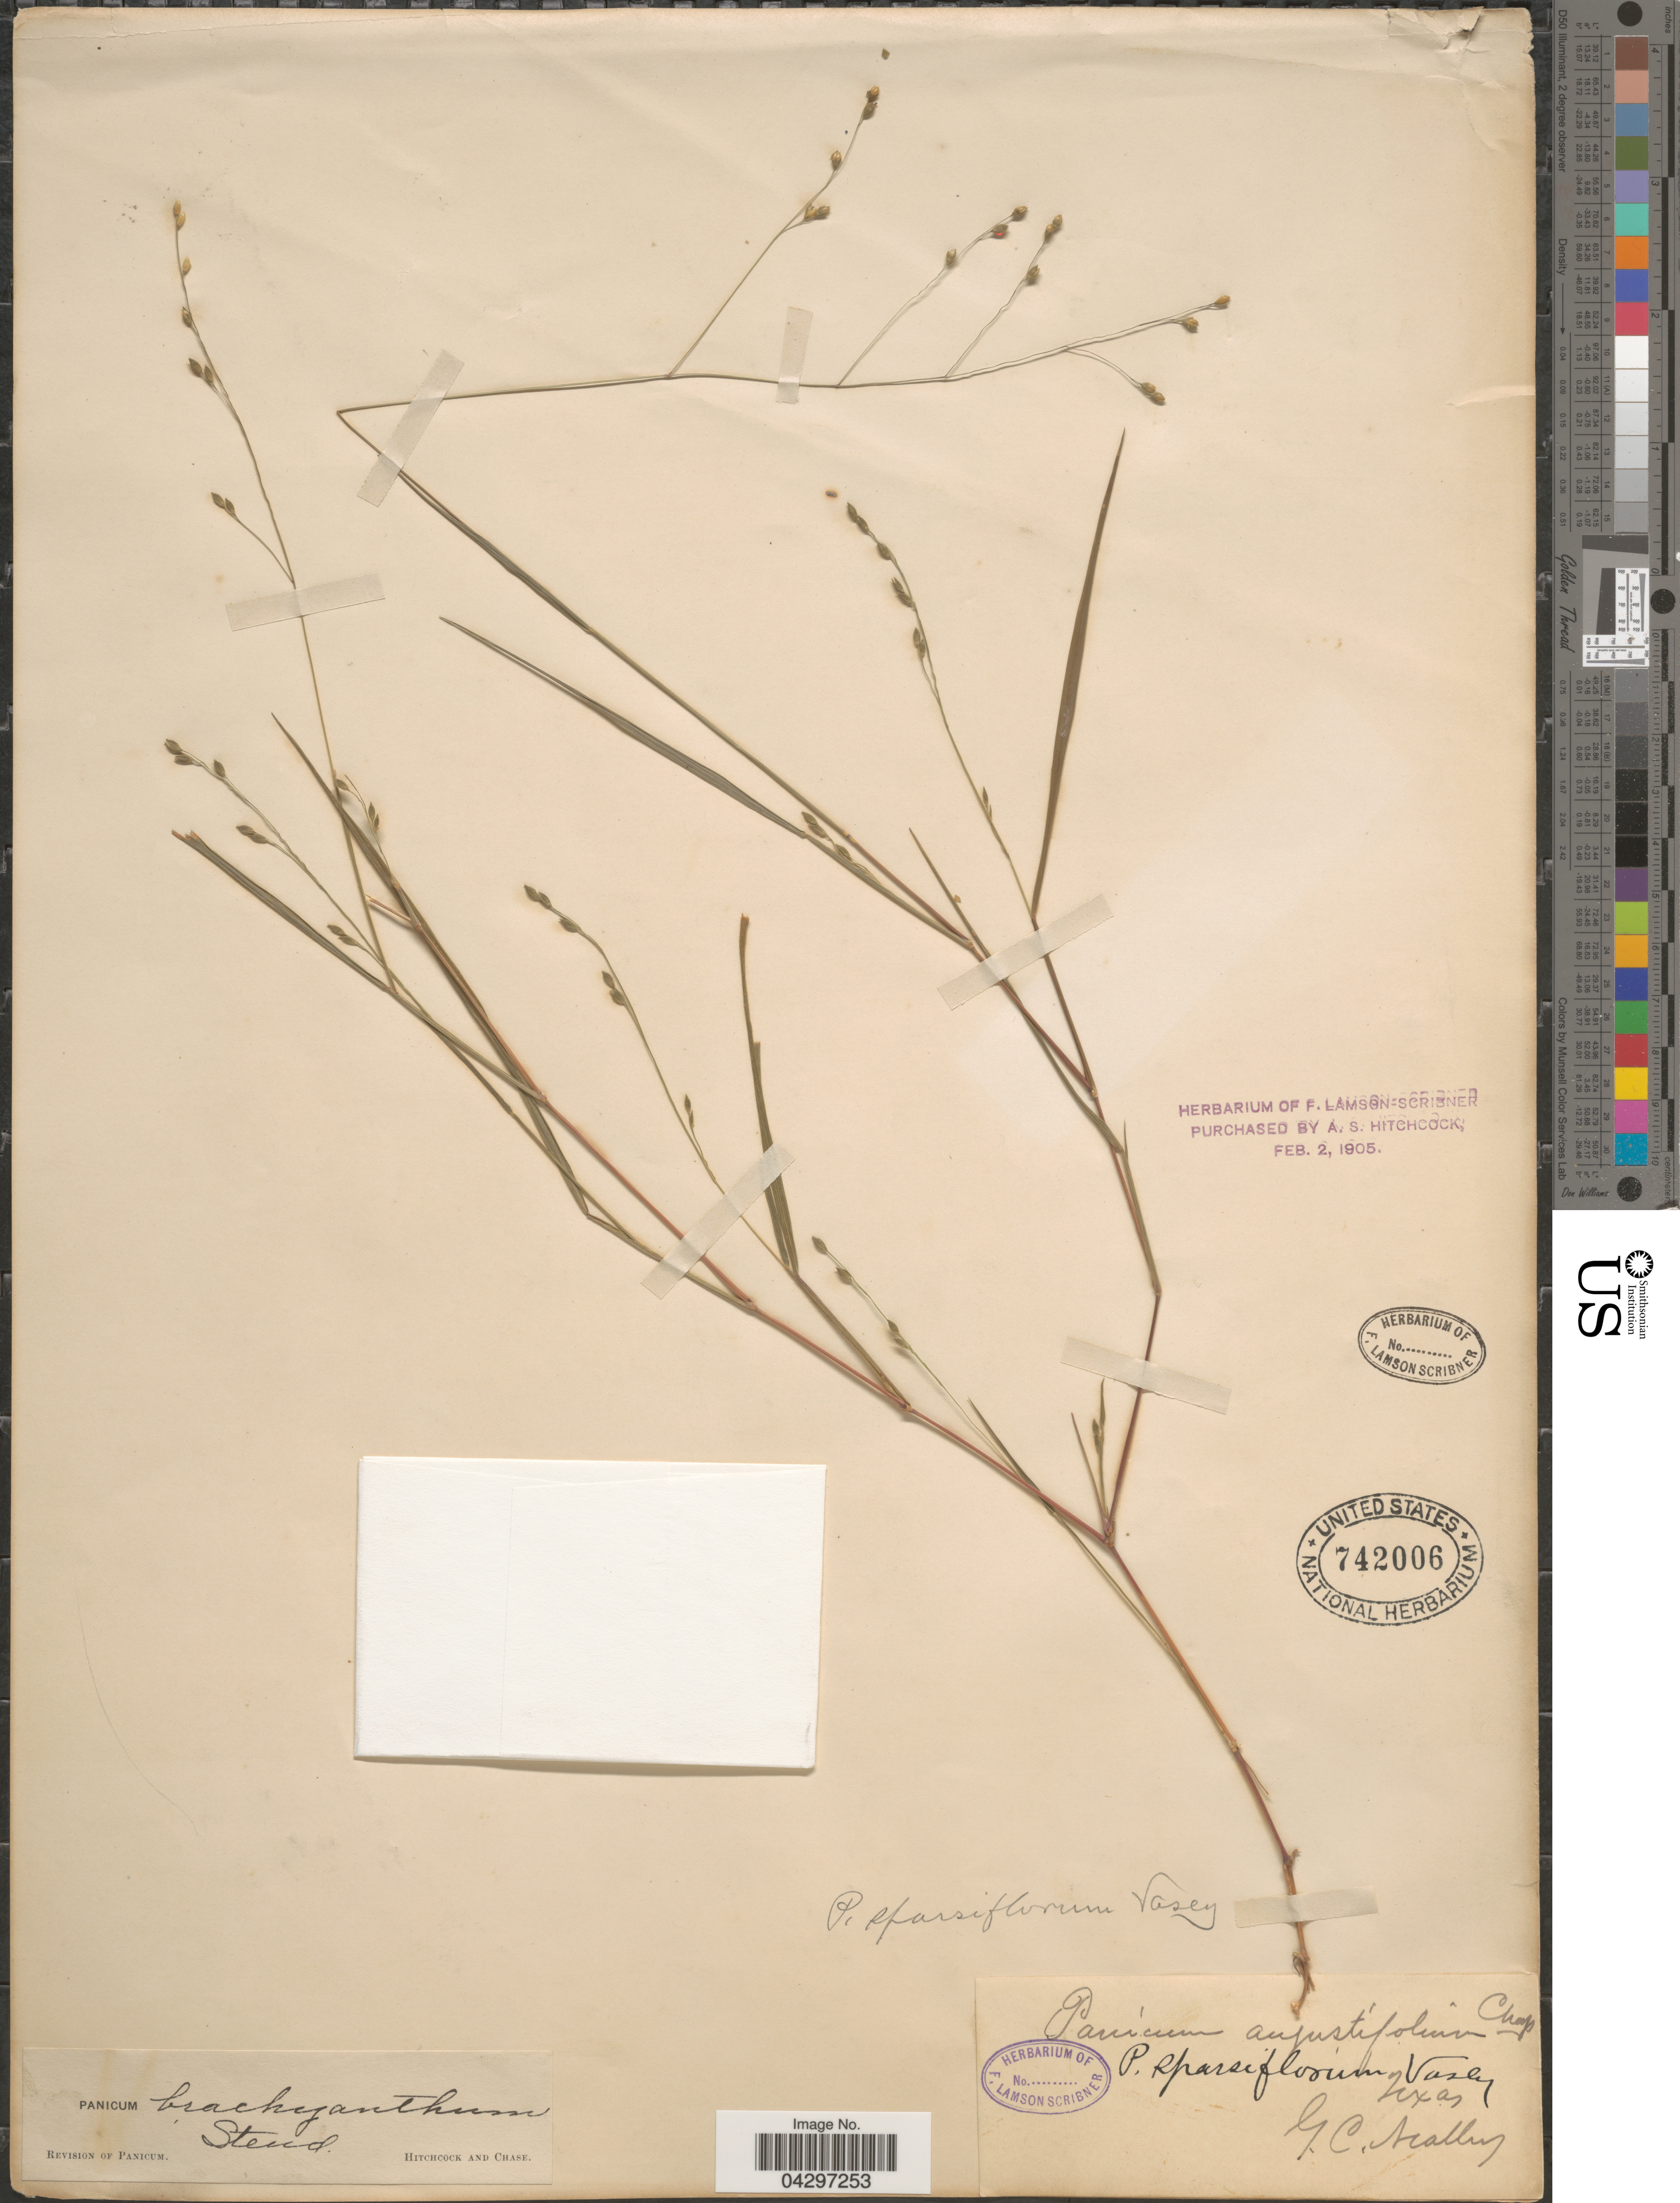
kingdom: Plantae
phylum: Tracheophyta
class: Liliopsida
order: Poales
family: Poaceae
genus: Panicum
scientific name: Panicum brachyanthum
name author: Steud.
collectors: G. C. Nealley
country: United States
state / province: Texas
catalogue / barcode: US 742006